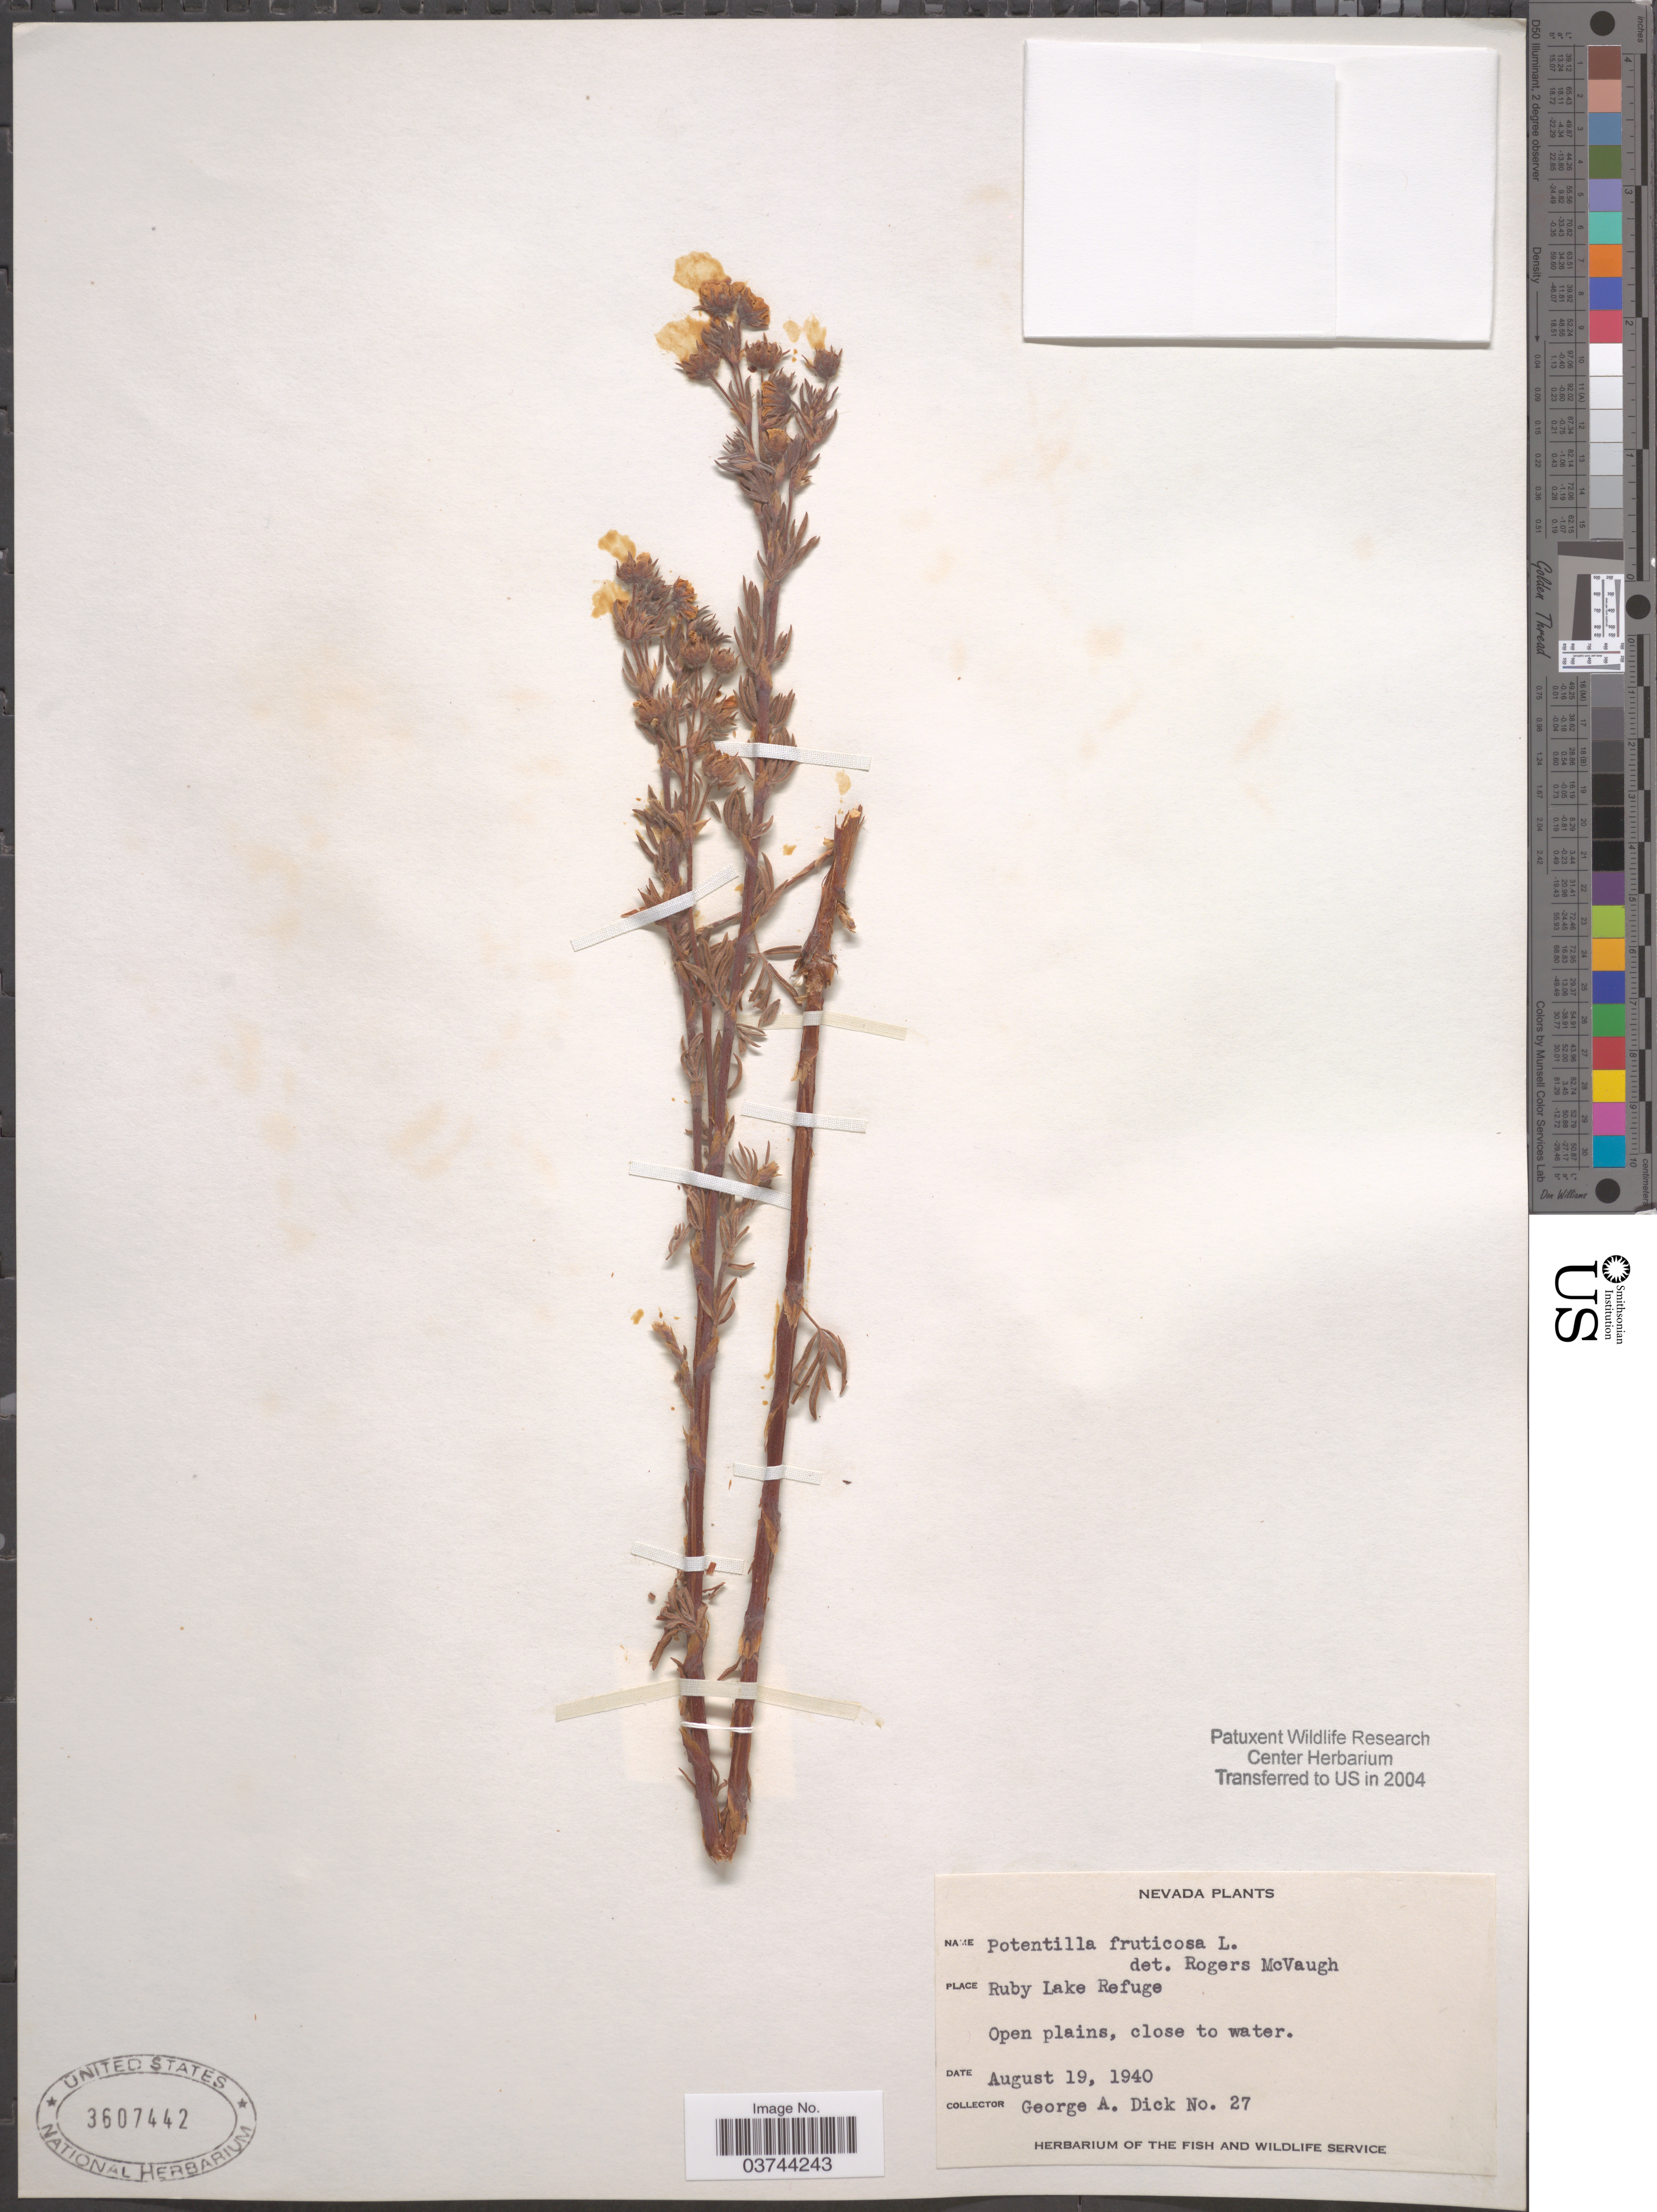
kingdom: Plantae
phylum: Tracheophyta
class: Magnoliopsida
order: Rosales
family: Rosaceae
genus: Dasiphora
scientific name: Dasiphora fruticosa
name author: (L.) Rydb.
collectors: G. Dick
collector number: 27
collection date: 1940-08-19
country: United States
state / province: Nevada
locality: Ruby Lake Refuge.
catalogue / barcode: US 3607442